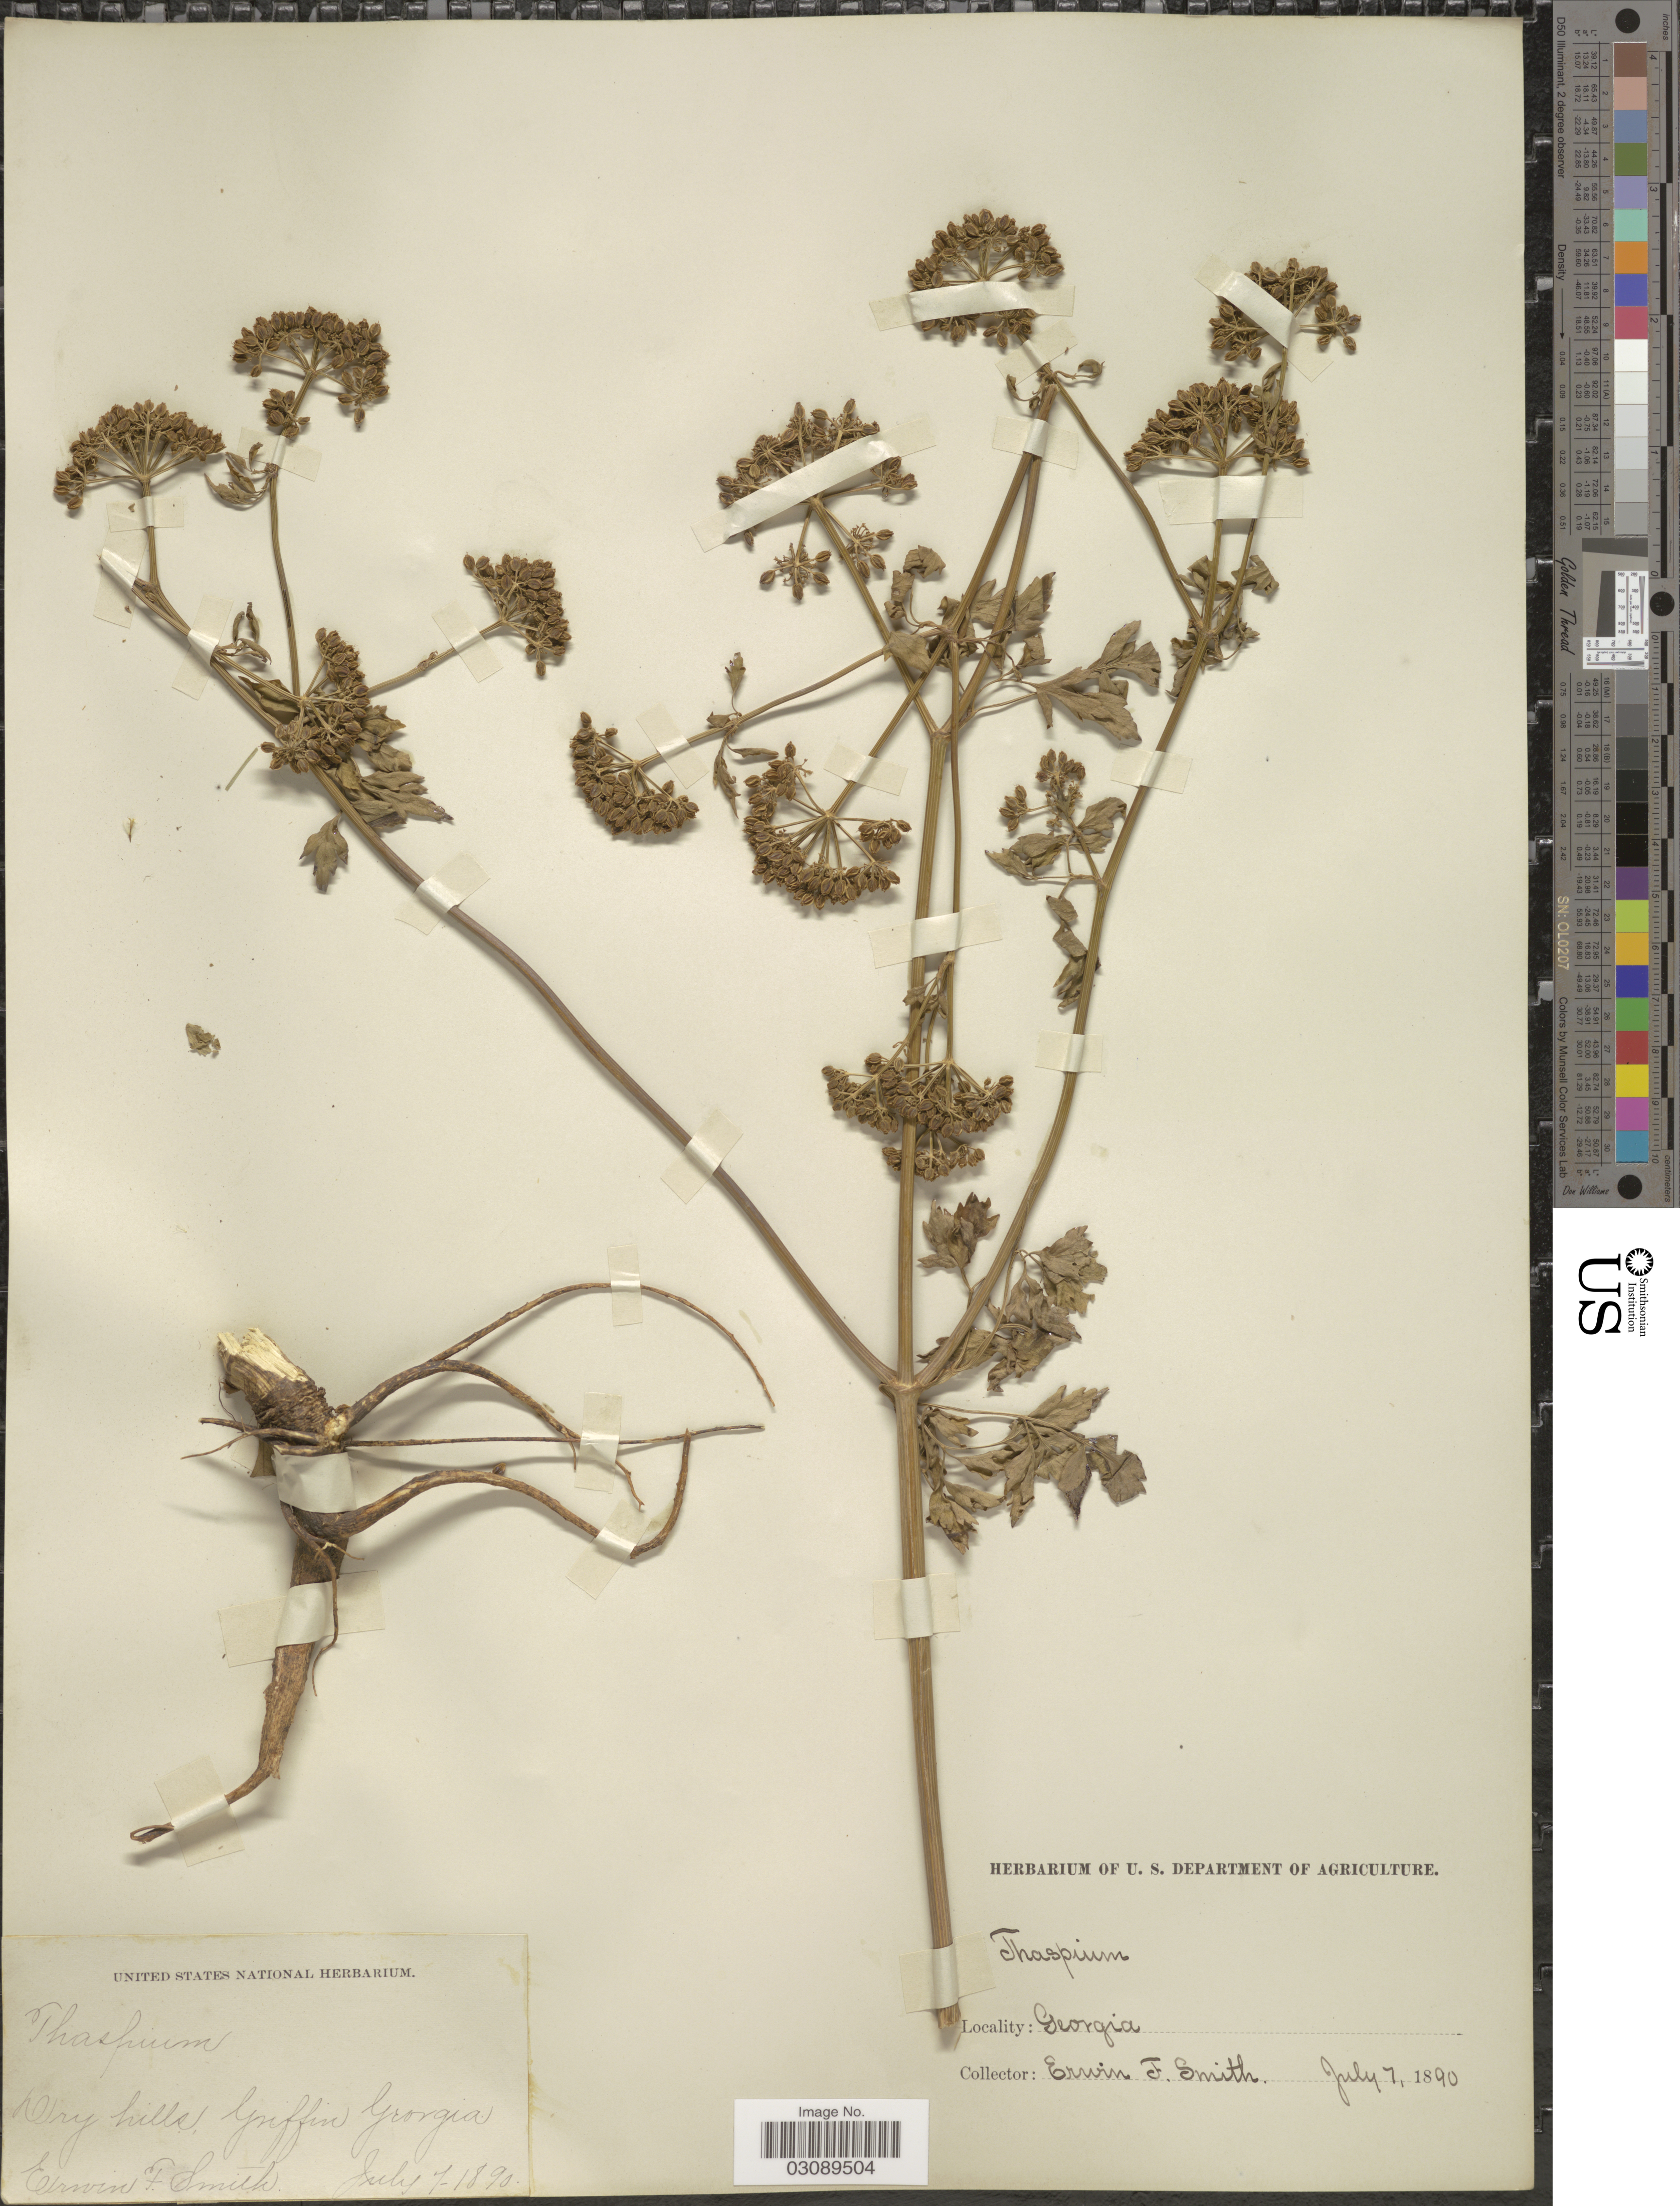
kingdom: Plantae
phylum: Tracheophyta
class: Magnoliopsida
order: Apiales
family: Apiaceae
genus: Thaspium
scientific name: Thaspium barbinode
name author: (Michx.) Nutt.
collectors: E. F. Smith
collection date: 1890-07-07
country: United States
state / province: Georgia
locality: Griffin.